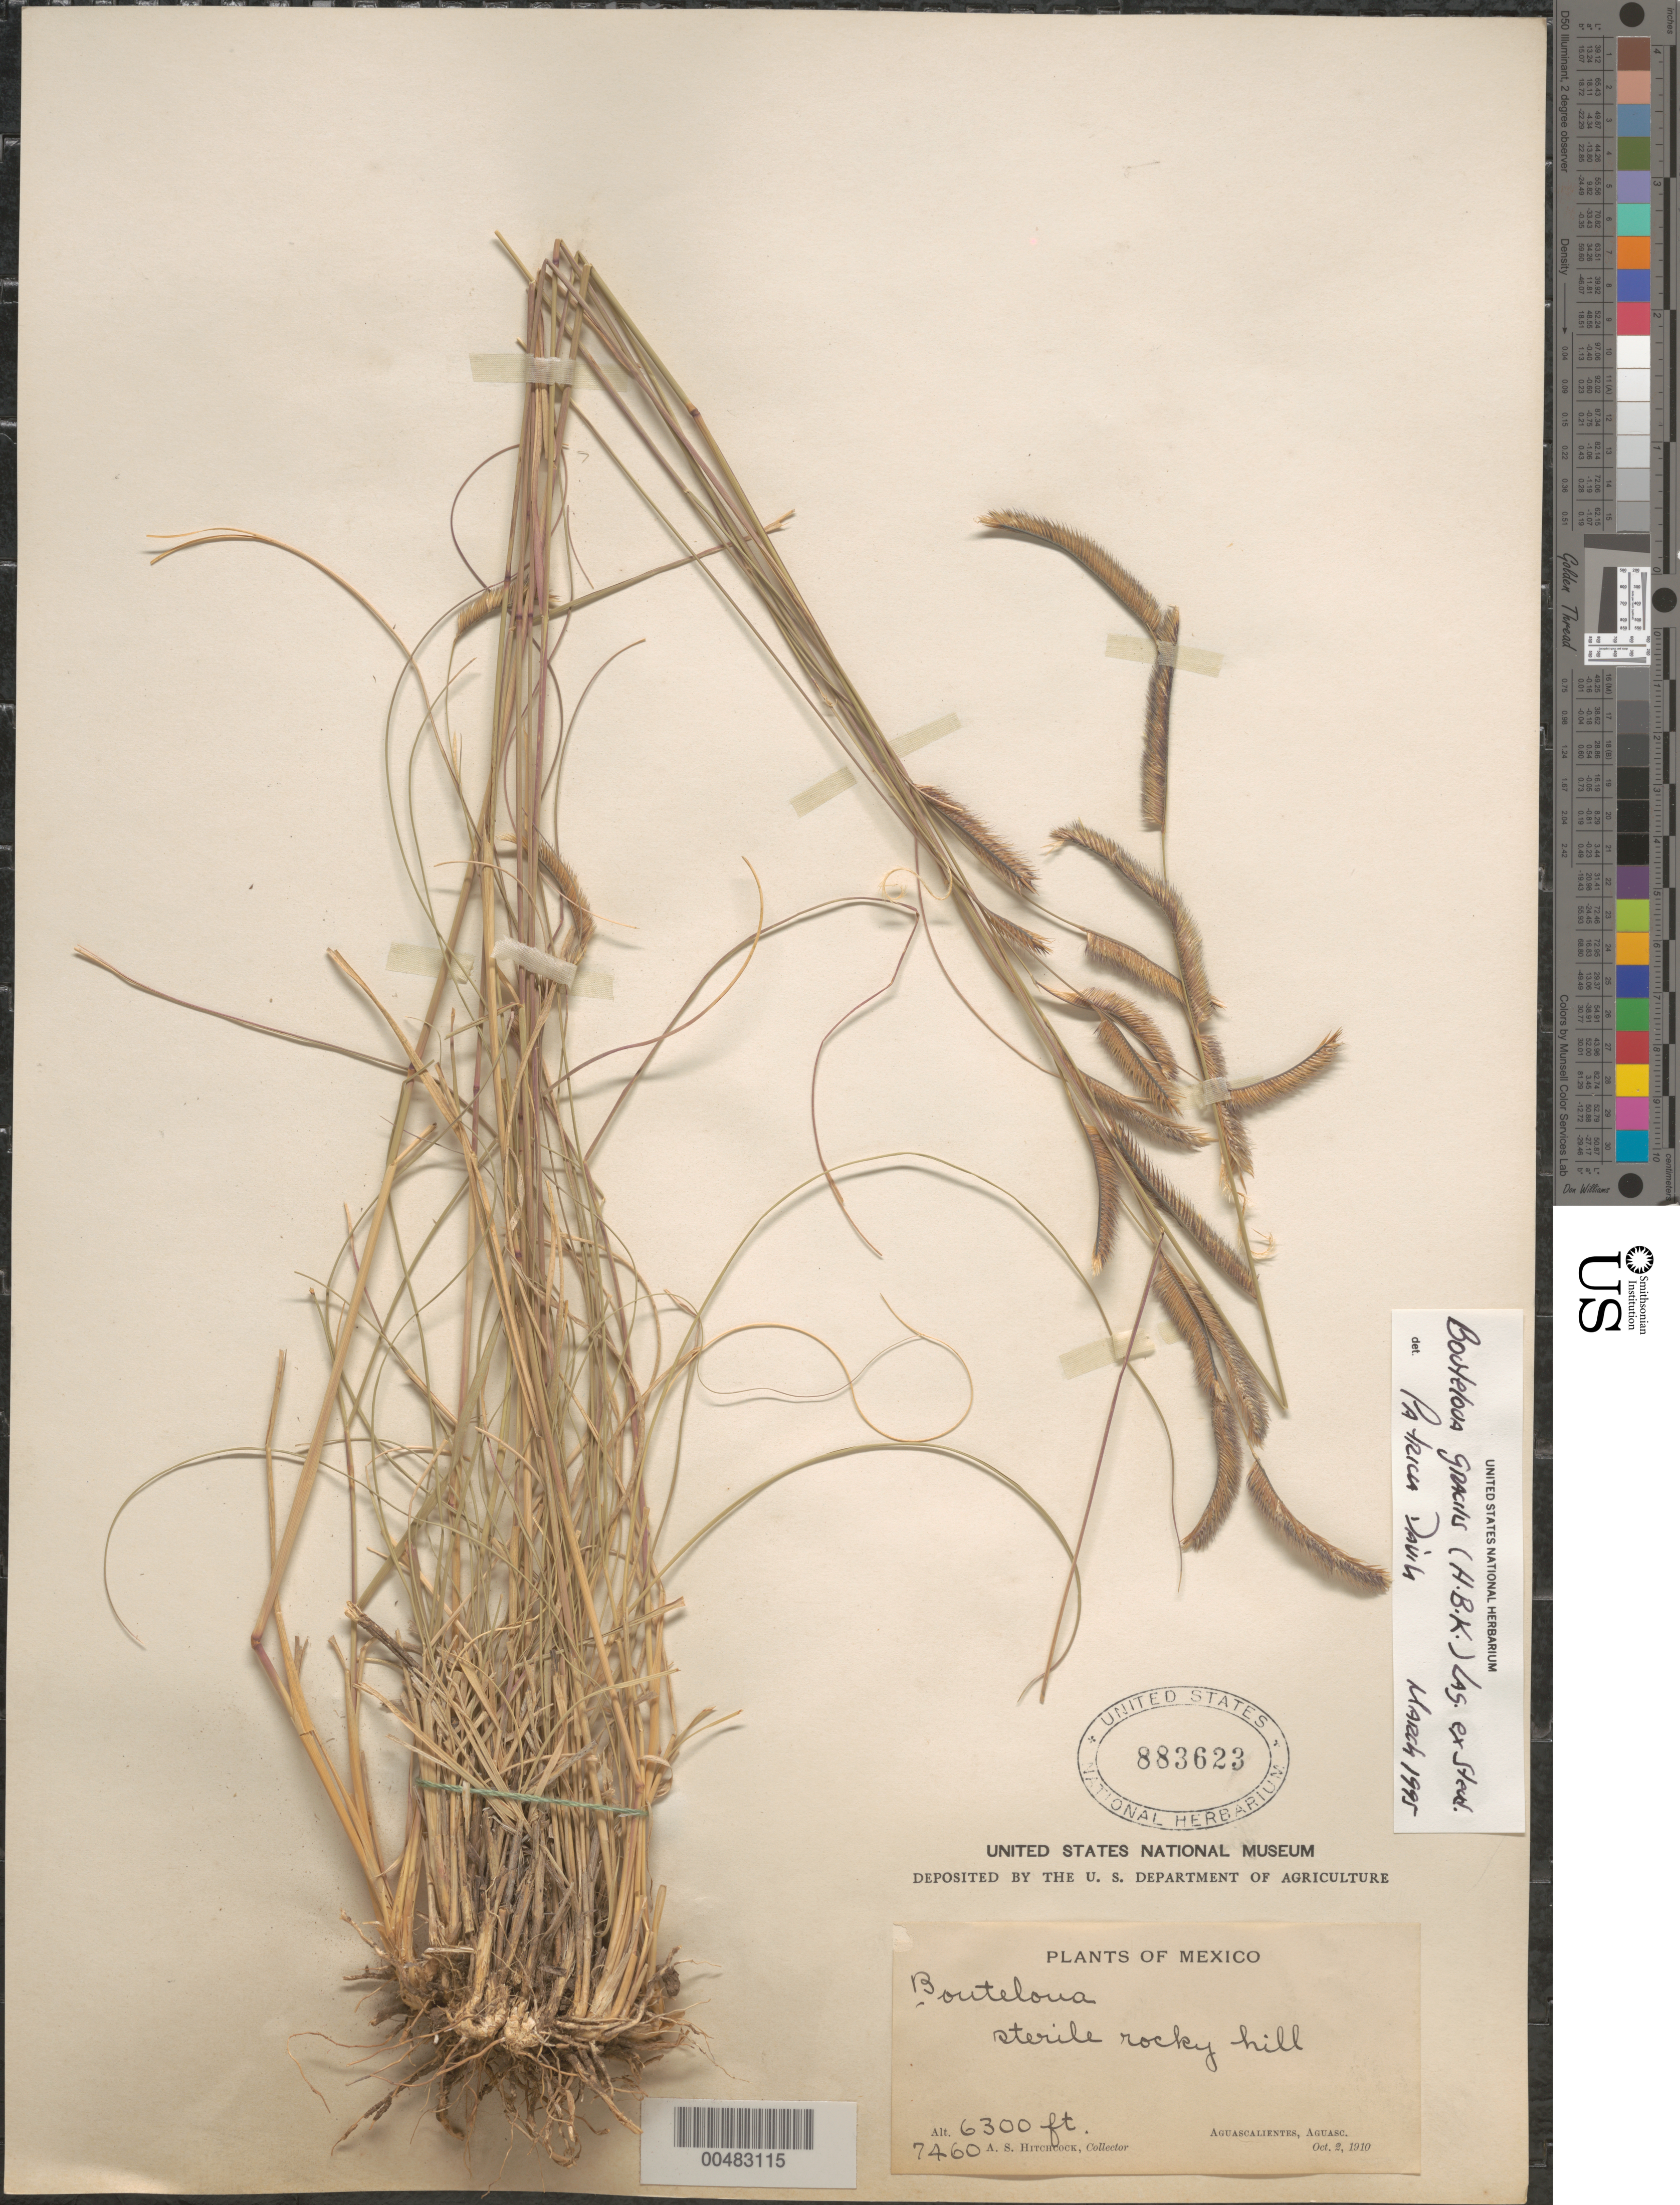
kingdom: Plantae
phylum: Tracheophyta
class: Liliopsida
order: Poales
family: Poaceae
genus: Bouteloua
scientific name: Bouteloua gracilis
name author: (Kunth) Lag. ex Griffiths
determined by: Dávila, P. D.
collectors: A. S. Hitchcock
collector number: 7460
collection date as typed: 2 Oct 1910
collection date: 1910-10-02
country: Mexico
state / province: Aguascalientes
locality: Aguascalientes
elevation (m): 1920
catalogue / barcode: US 883623